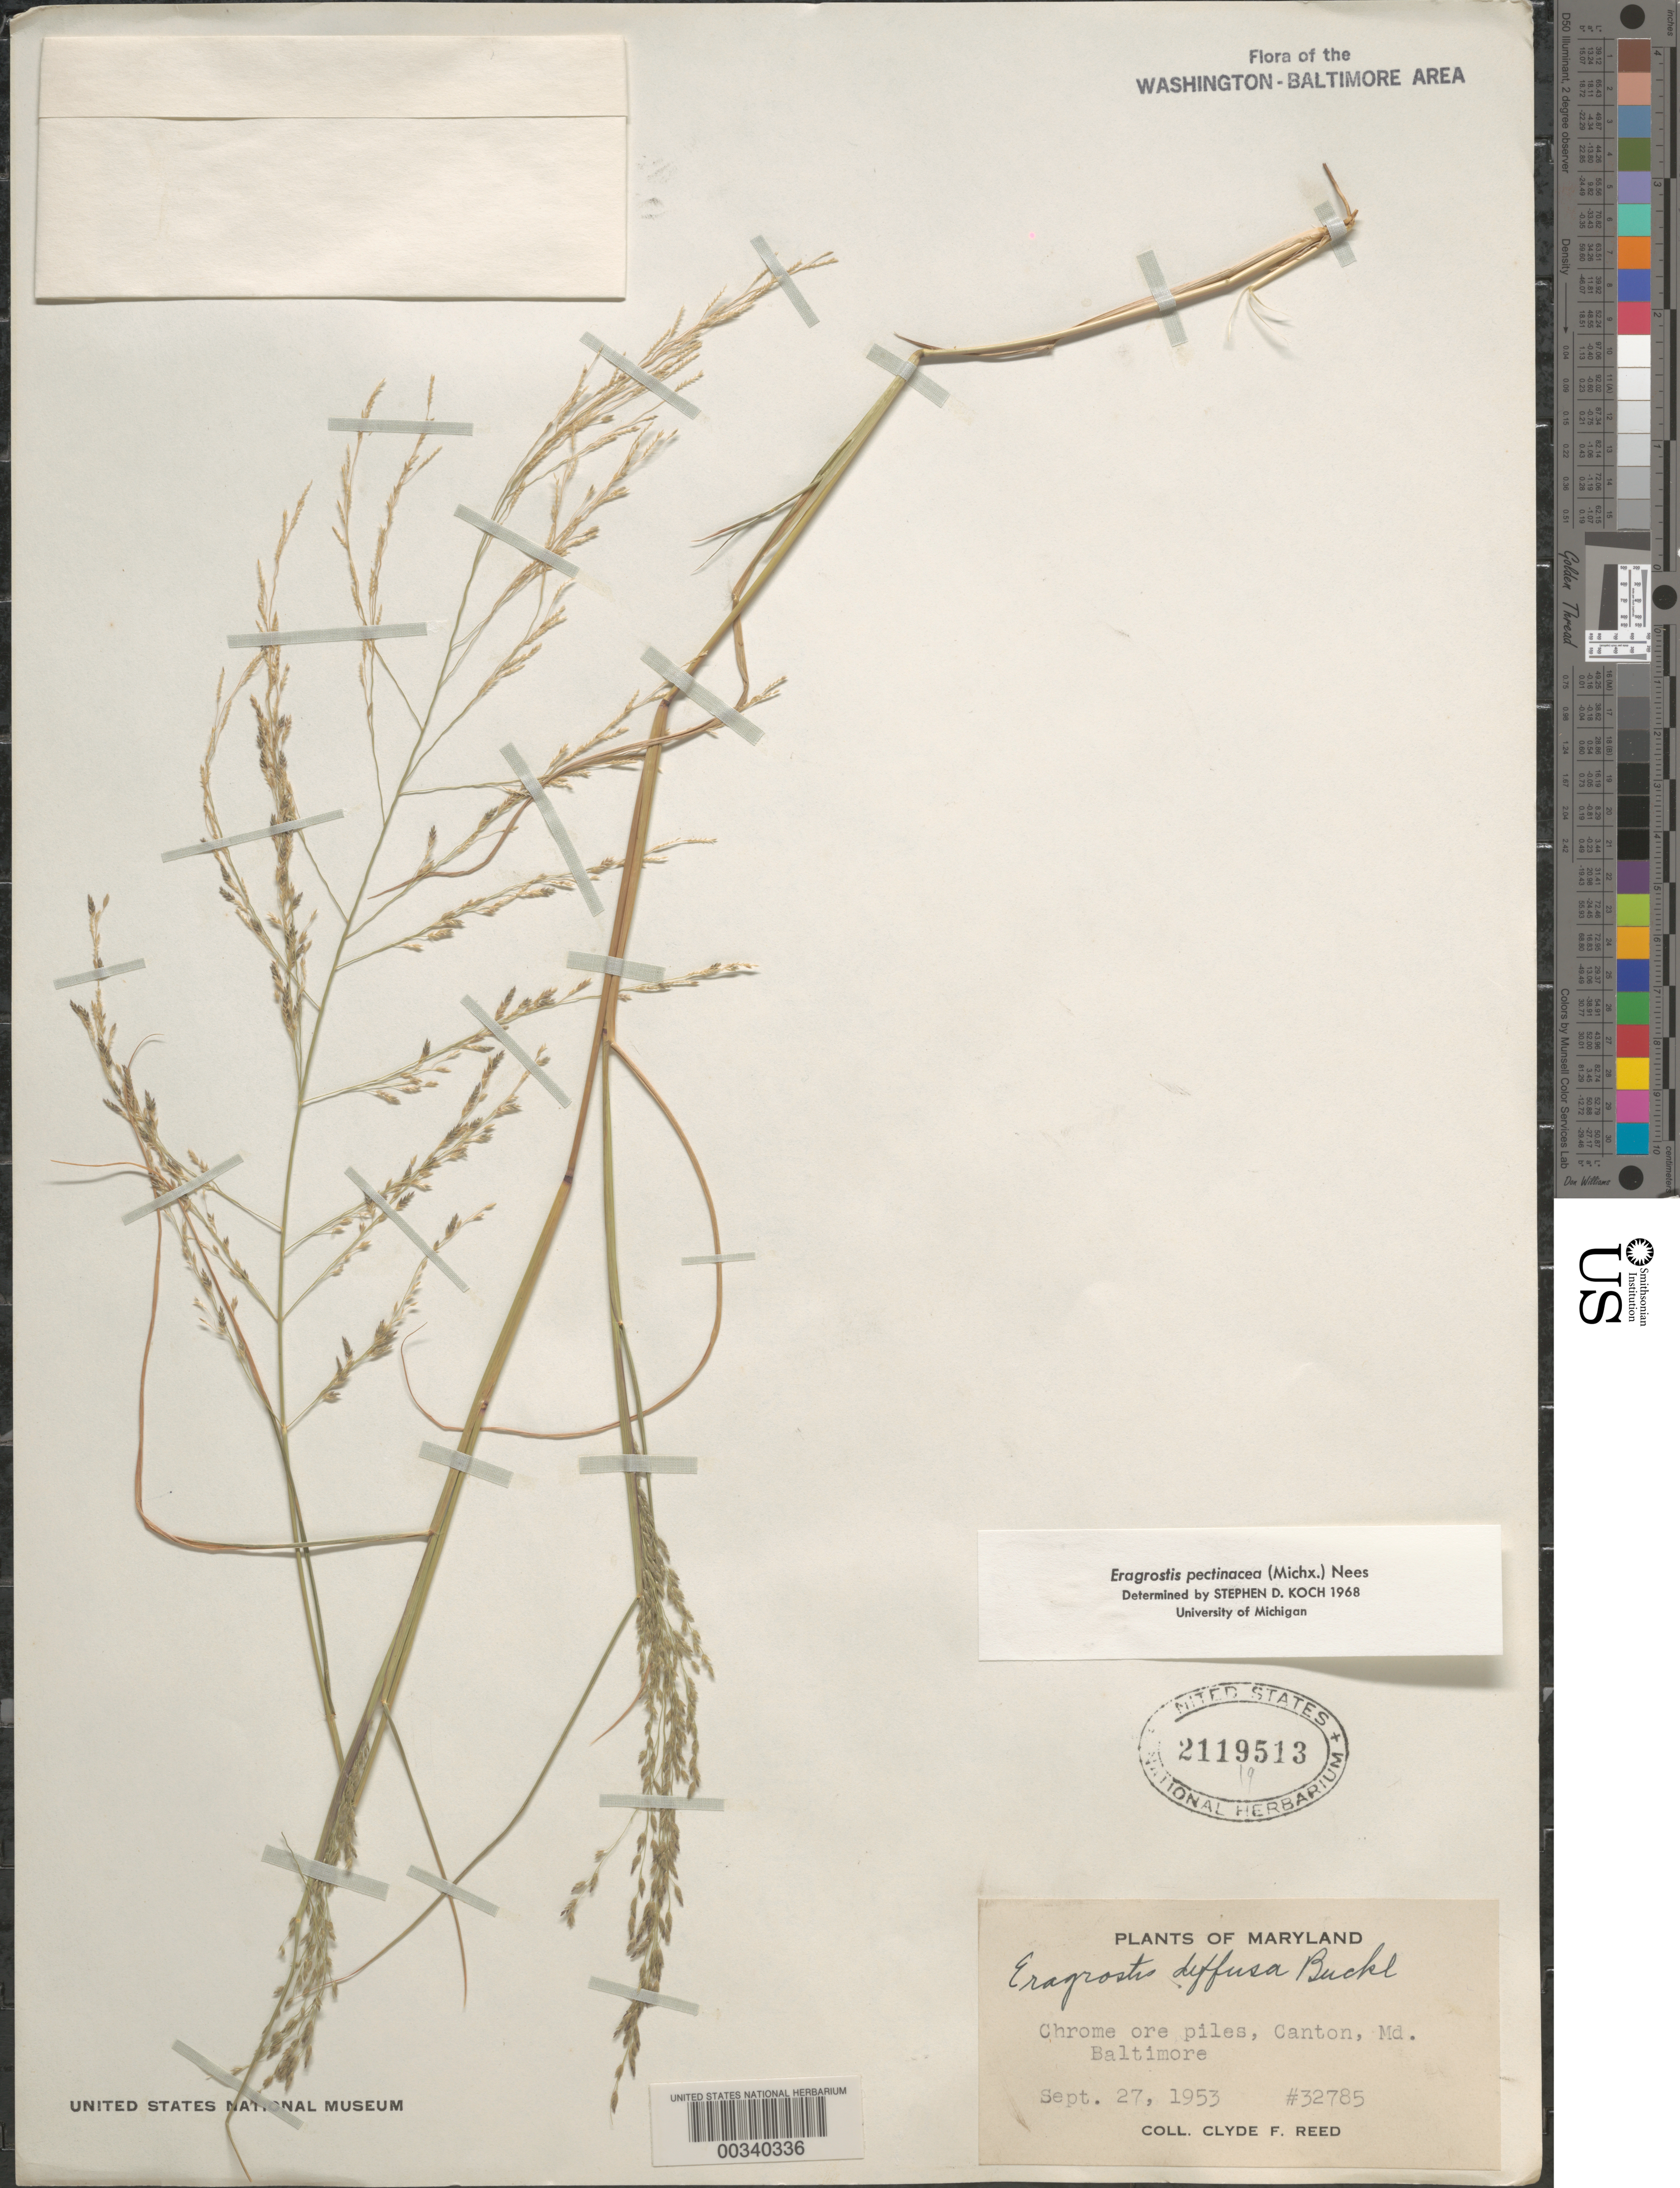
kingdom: Plantae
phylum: Tracheophyta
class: Liliopsida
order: Poales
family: Poaceae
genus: Eragrostis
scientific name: Eragrostis pectinacea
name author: (Michx.) Nees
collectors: C. F. Reed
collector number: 32785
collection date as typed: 27 Sep 1953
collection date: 1953-09-27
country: United States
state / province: Maryland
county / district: City of Baltimore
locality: Canton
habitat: Chrome ore piles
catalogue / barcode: US 2119513